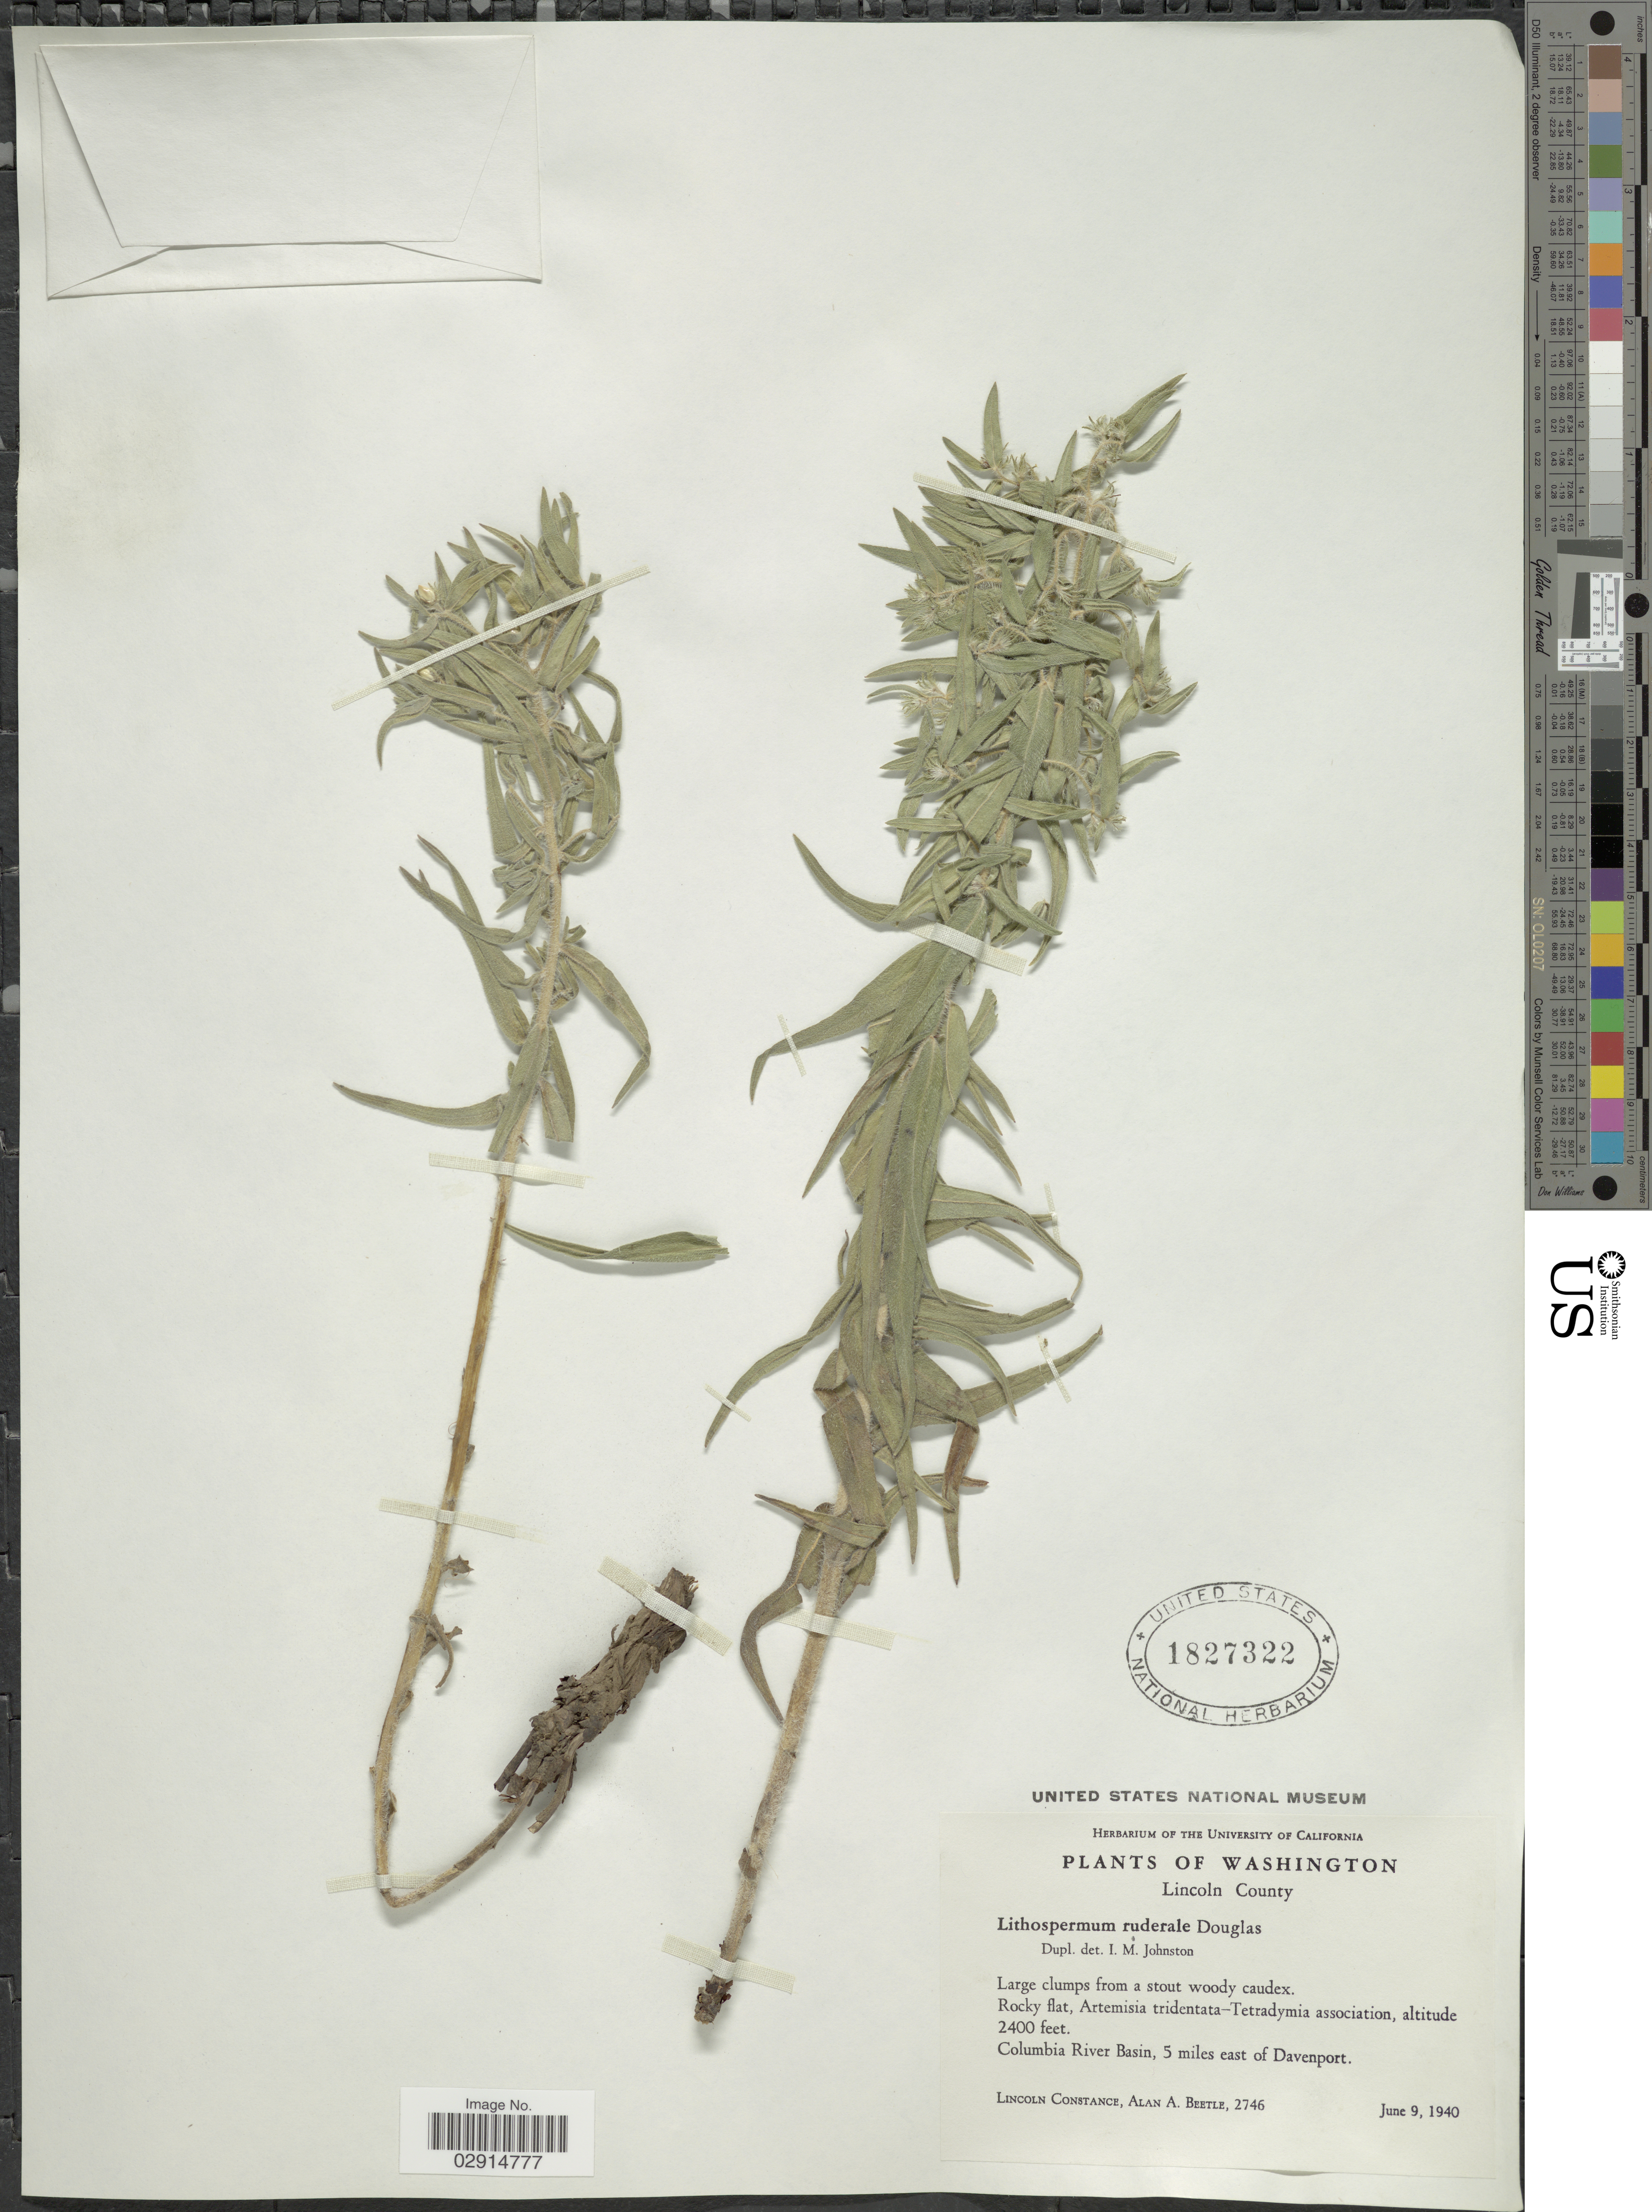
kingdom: Plantae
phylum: Tracheophyta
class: Magnoliopsida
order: Boraginales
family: Boraginaceae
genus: Lithospermum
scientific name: Lithospermum ruderale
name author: Douglas ex Lehm.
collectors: L. Constance & A. A. Beetle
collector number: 2746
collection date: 1940-06-09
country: United States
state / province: Washington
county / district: Lincoln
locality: Lincoln County, Columbia River Basin, 5 miles east of Davenport.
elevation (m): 732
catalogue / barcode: US 1827322